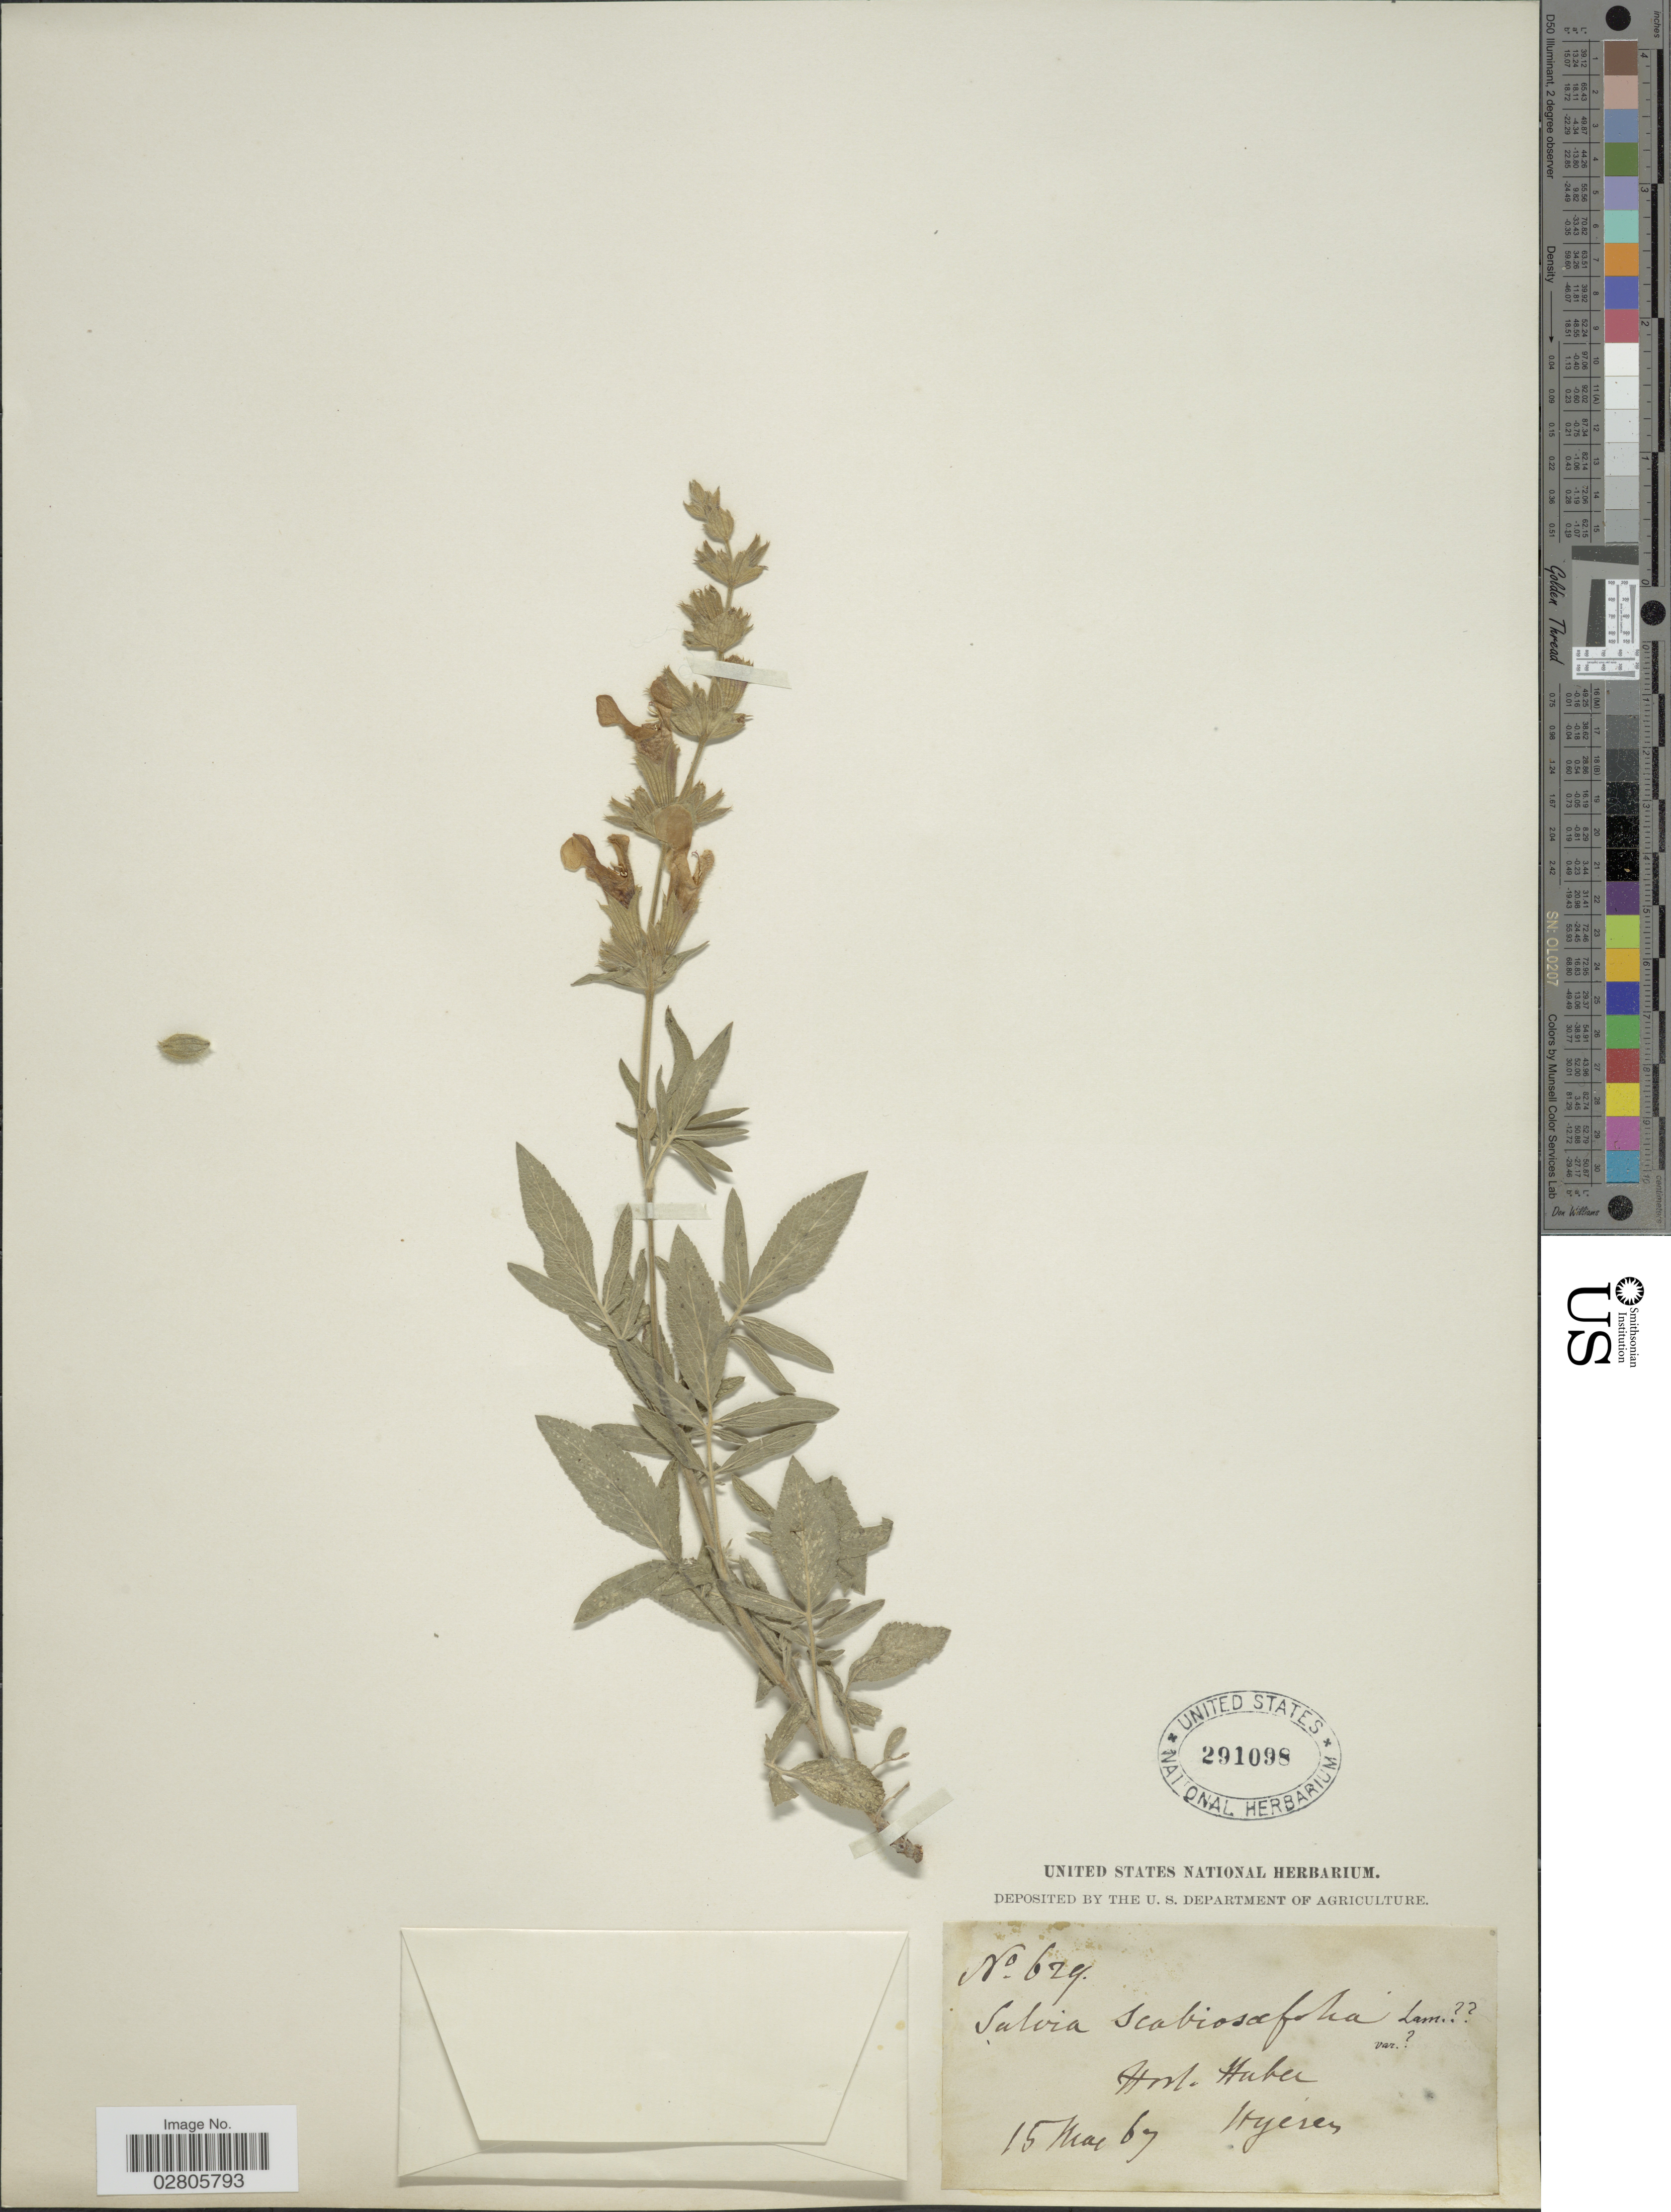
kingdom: Plantae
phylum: Tracheophyta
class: Magnoliopsida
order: Lamiales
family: Lamiaceae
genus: Salvia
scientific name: Salvia scabiosifolia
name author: Lam.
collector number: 629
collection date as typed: Transcribed d/m/y: 15/5/67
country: France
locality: Hort. Huber. Hyeres.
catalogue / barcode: US 291098